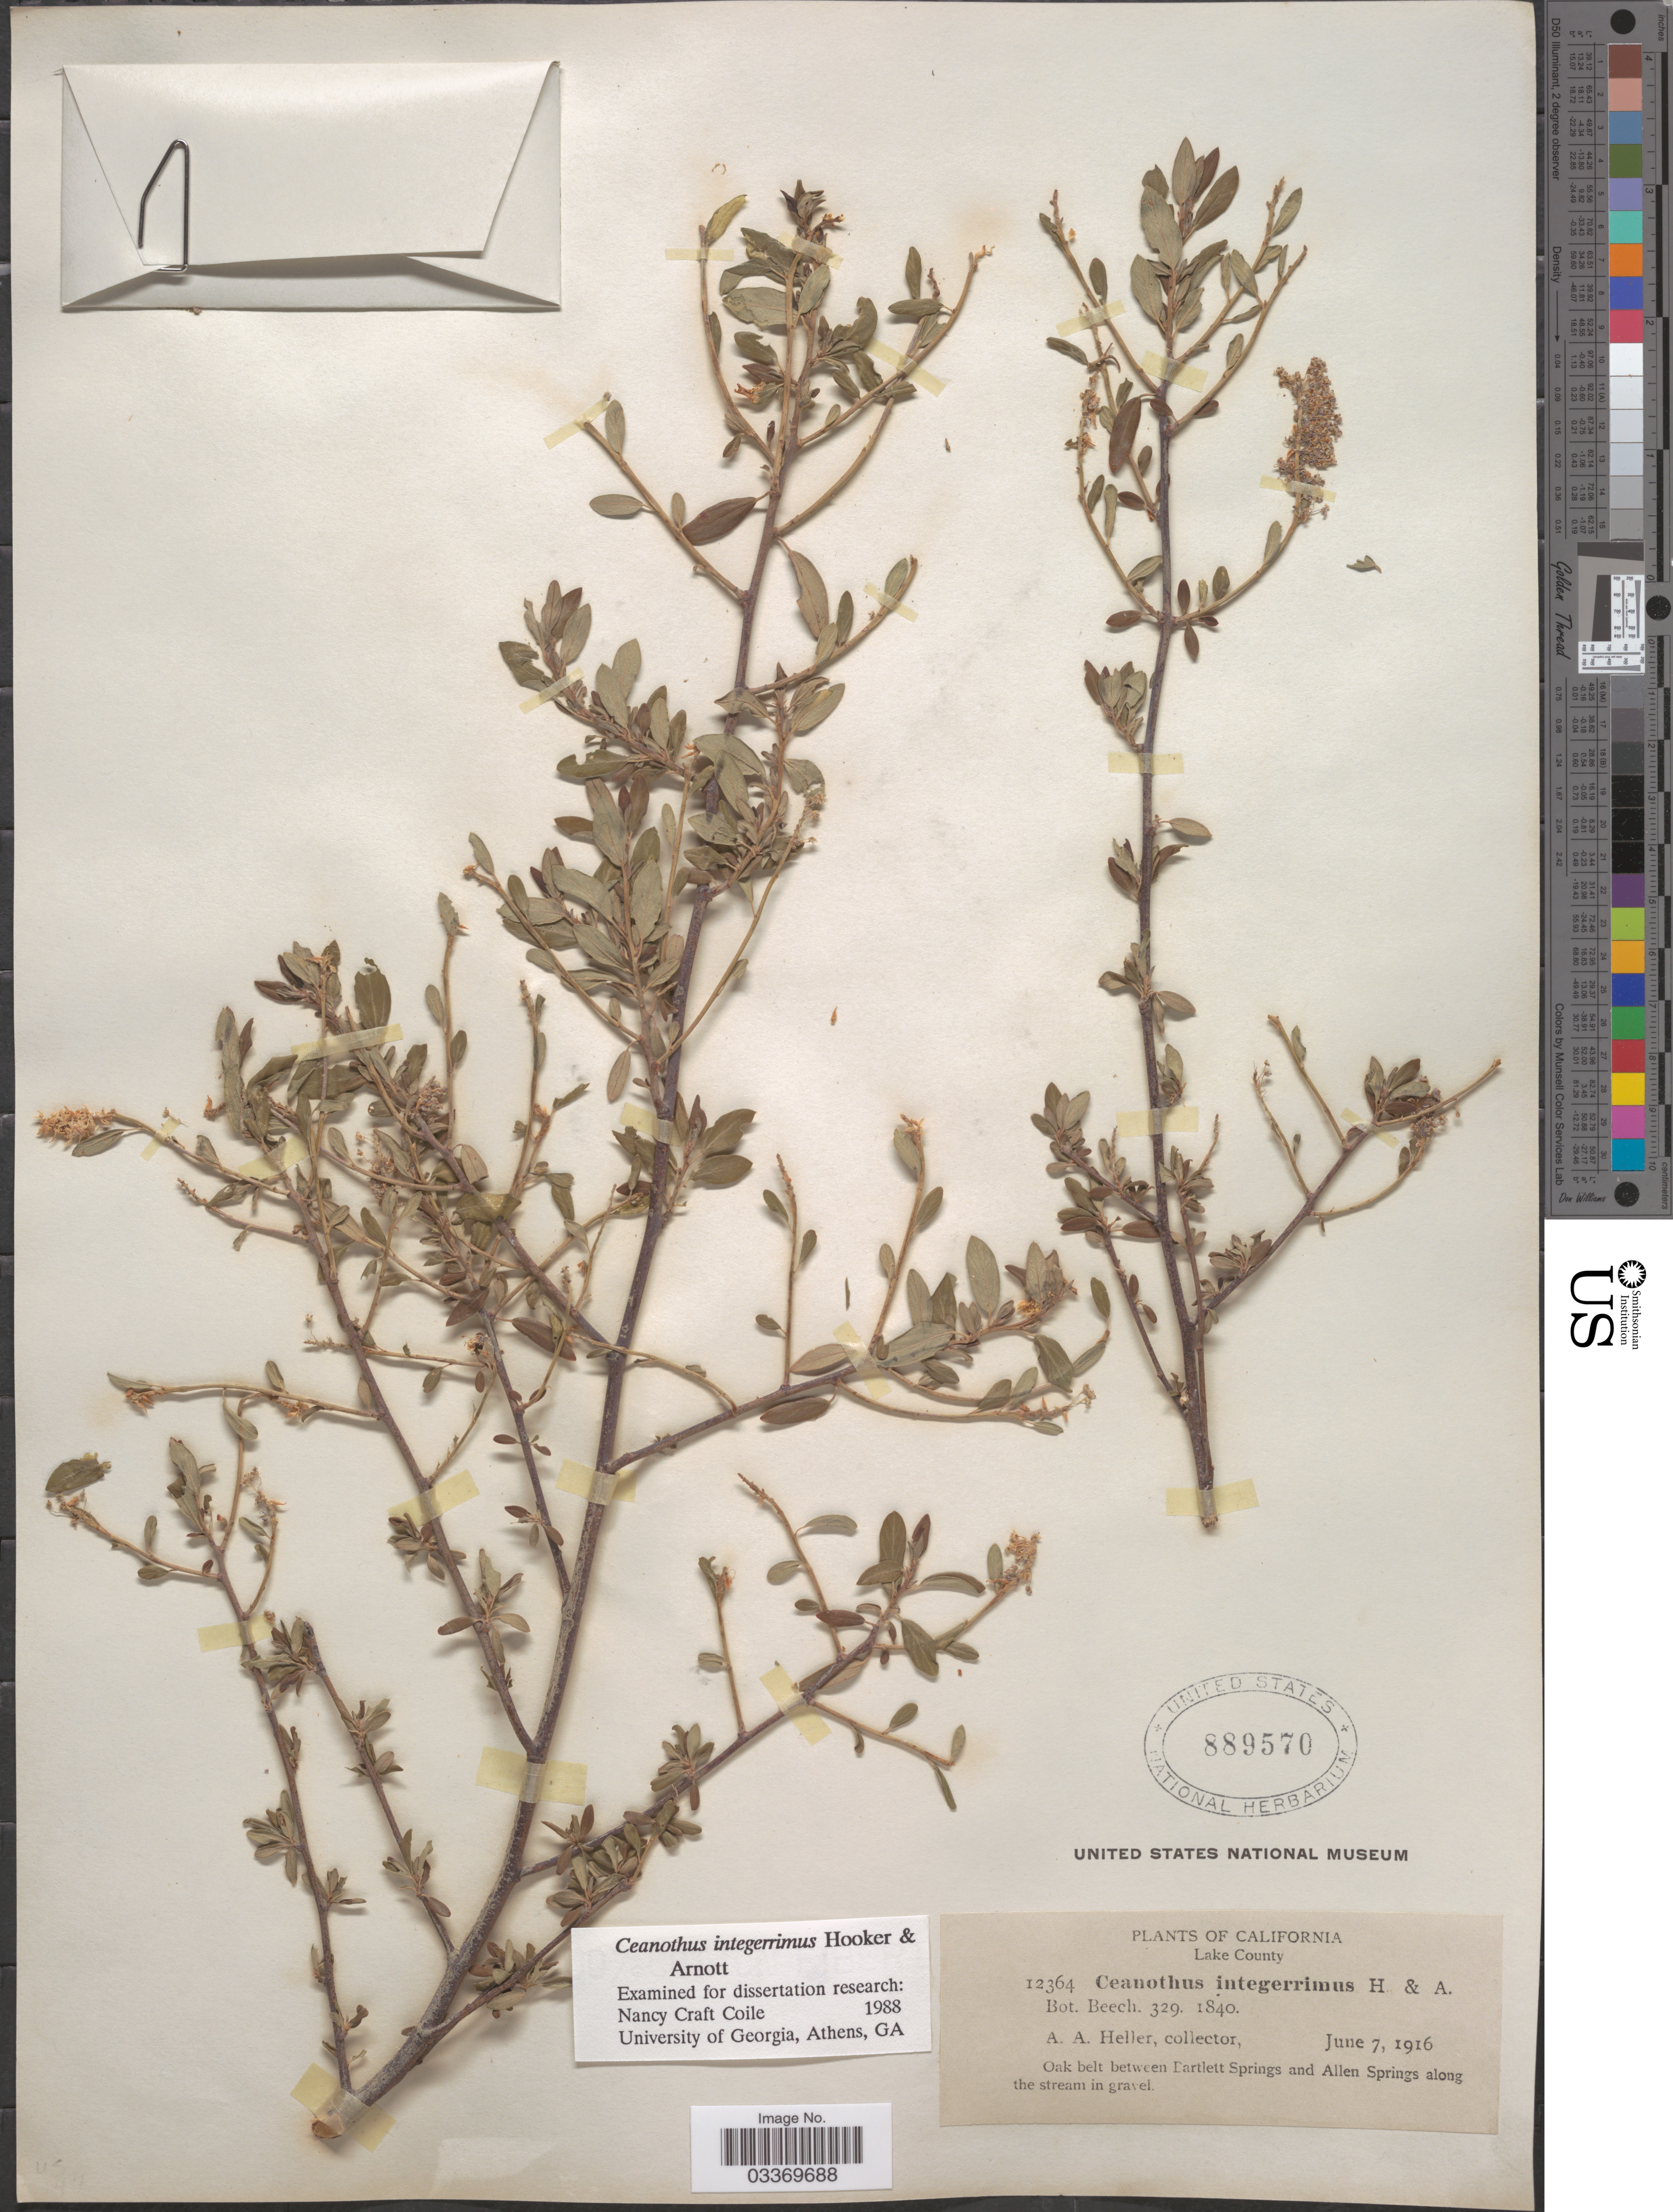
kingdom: Plantae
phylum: Tracheophyta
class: Magnoliopsida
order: Rosales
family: Rhamnaceae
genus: Ceanothus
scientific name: Ceanothus integerrimus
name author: Hook. & Arn.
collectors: A. A. Heller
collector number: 12364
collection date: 1916-06-07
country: United States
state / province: California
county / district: Lake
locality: Lake County. Oak belt between Bartlett Springs and Allen Springs along the stream in gravel.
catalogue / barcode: US 889570